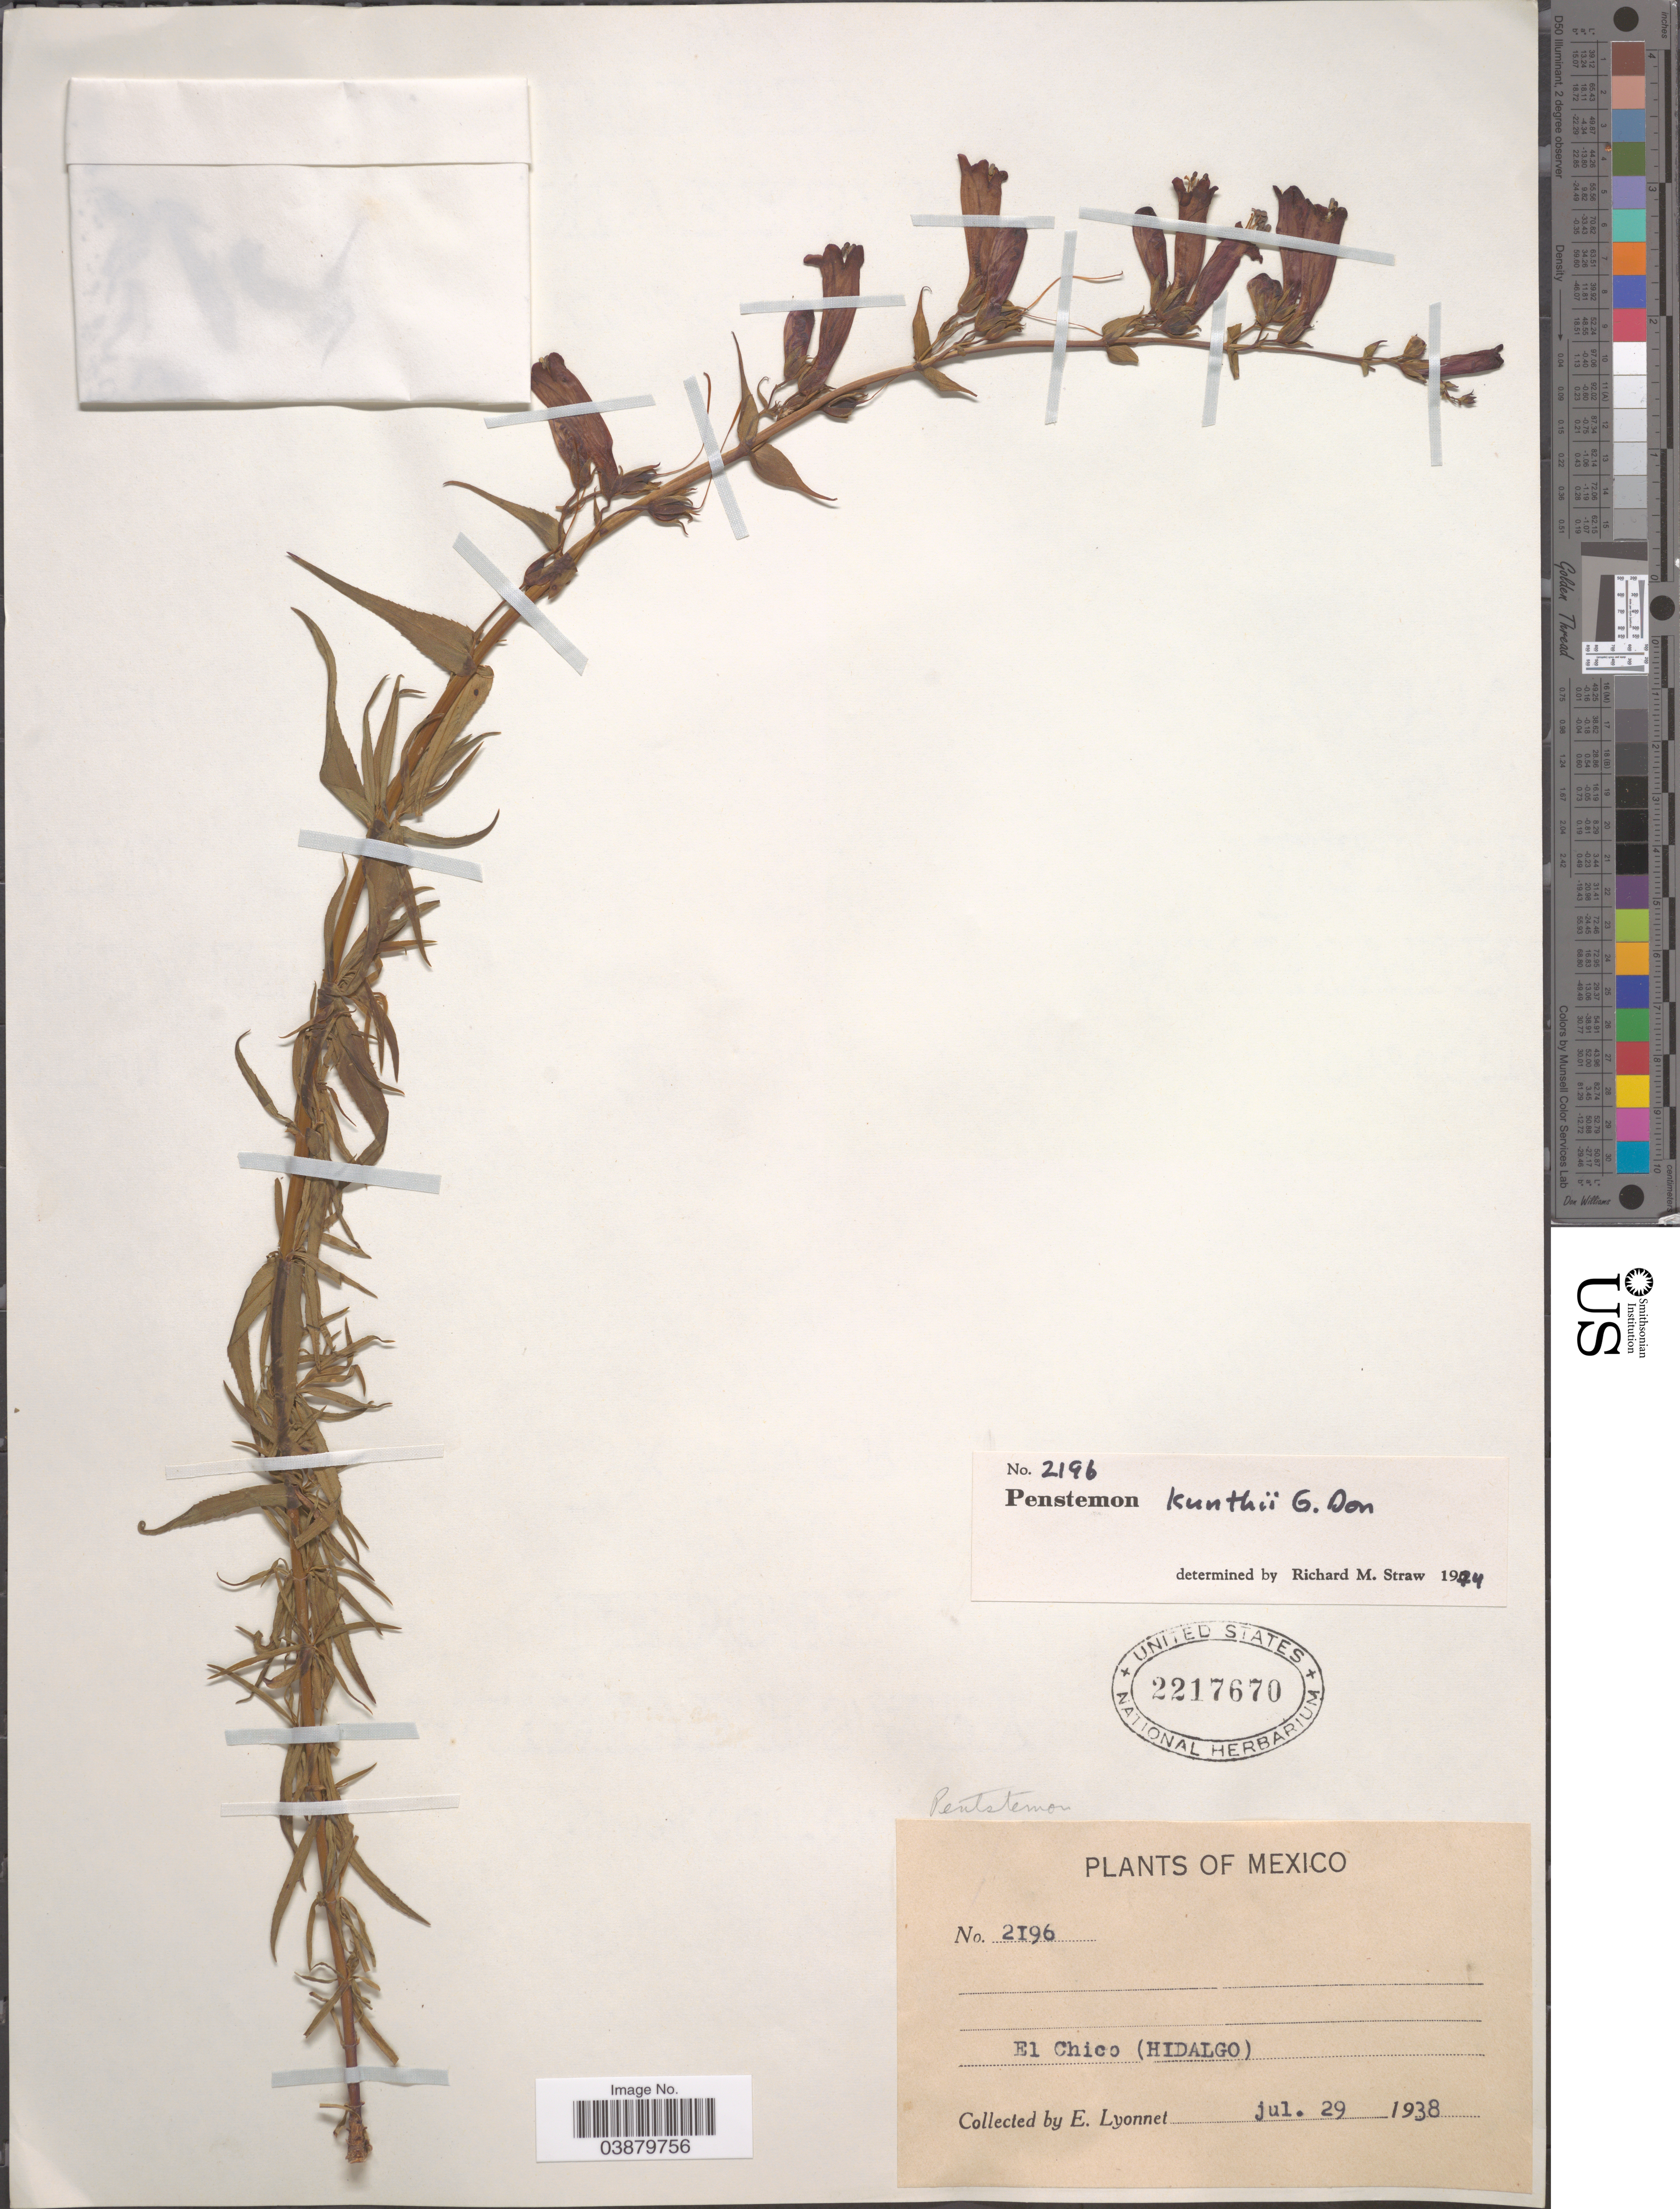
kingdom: Plantae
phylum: Tracheophyta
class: Magnoliopsida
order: Lamiales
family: Plantaginaceae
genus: Penstemon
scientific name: Penstemon kunthii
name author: G. Don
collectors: E. Lyonnet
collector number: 2196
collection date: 1938-07-29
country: Mexico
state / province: Hidalgo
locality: El Chico.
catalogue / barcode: US 2217670